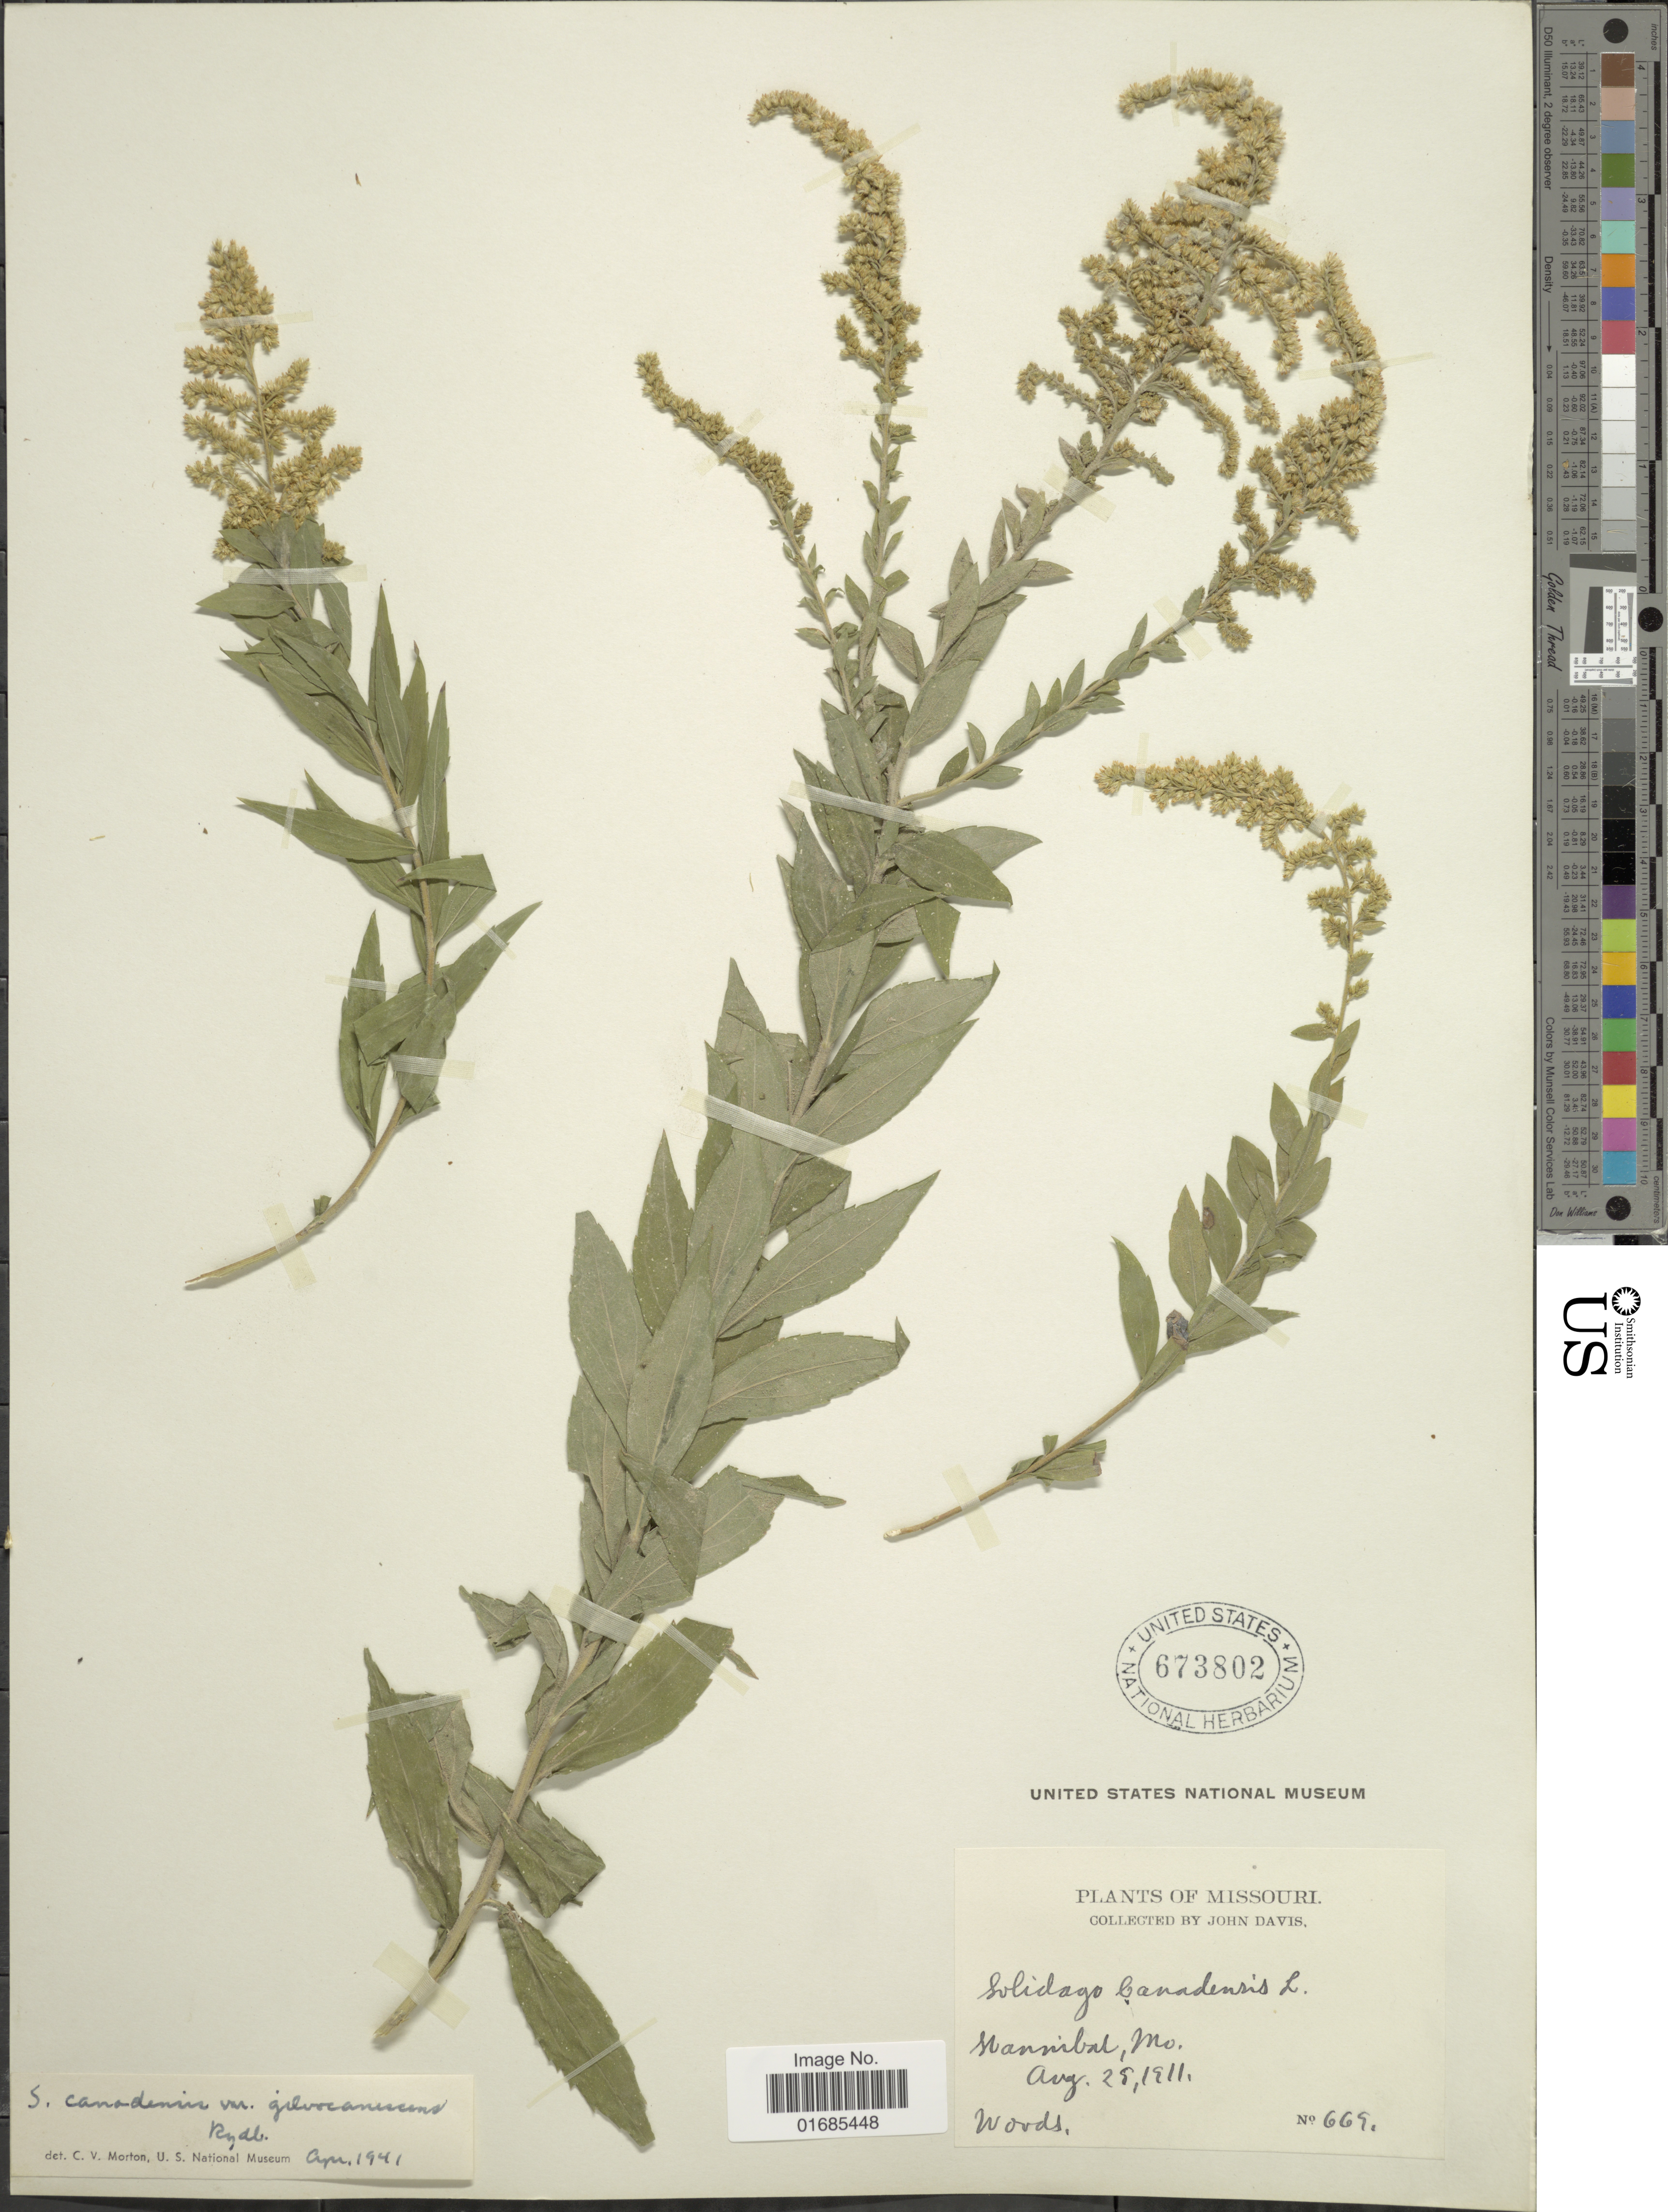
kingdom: Plantae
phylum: Tracheophyta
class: Magnoliopsida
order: Asterales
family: Asteraceae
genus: Solidago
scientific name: Solidago canadensis var. gilvocanescens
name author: Rydb.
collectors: J. Davis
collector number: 669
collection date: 1911-08-28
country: United States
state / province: Missouri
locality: Hannibal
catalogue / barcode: US 673802